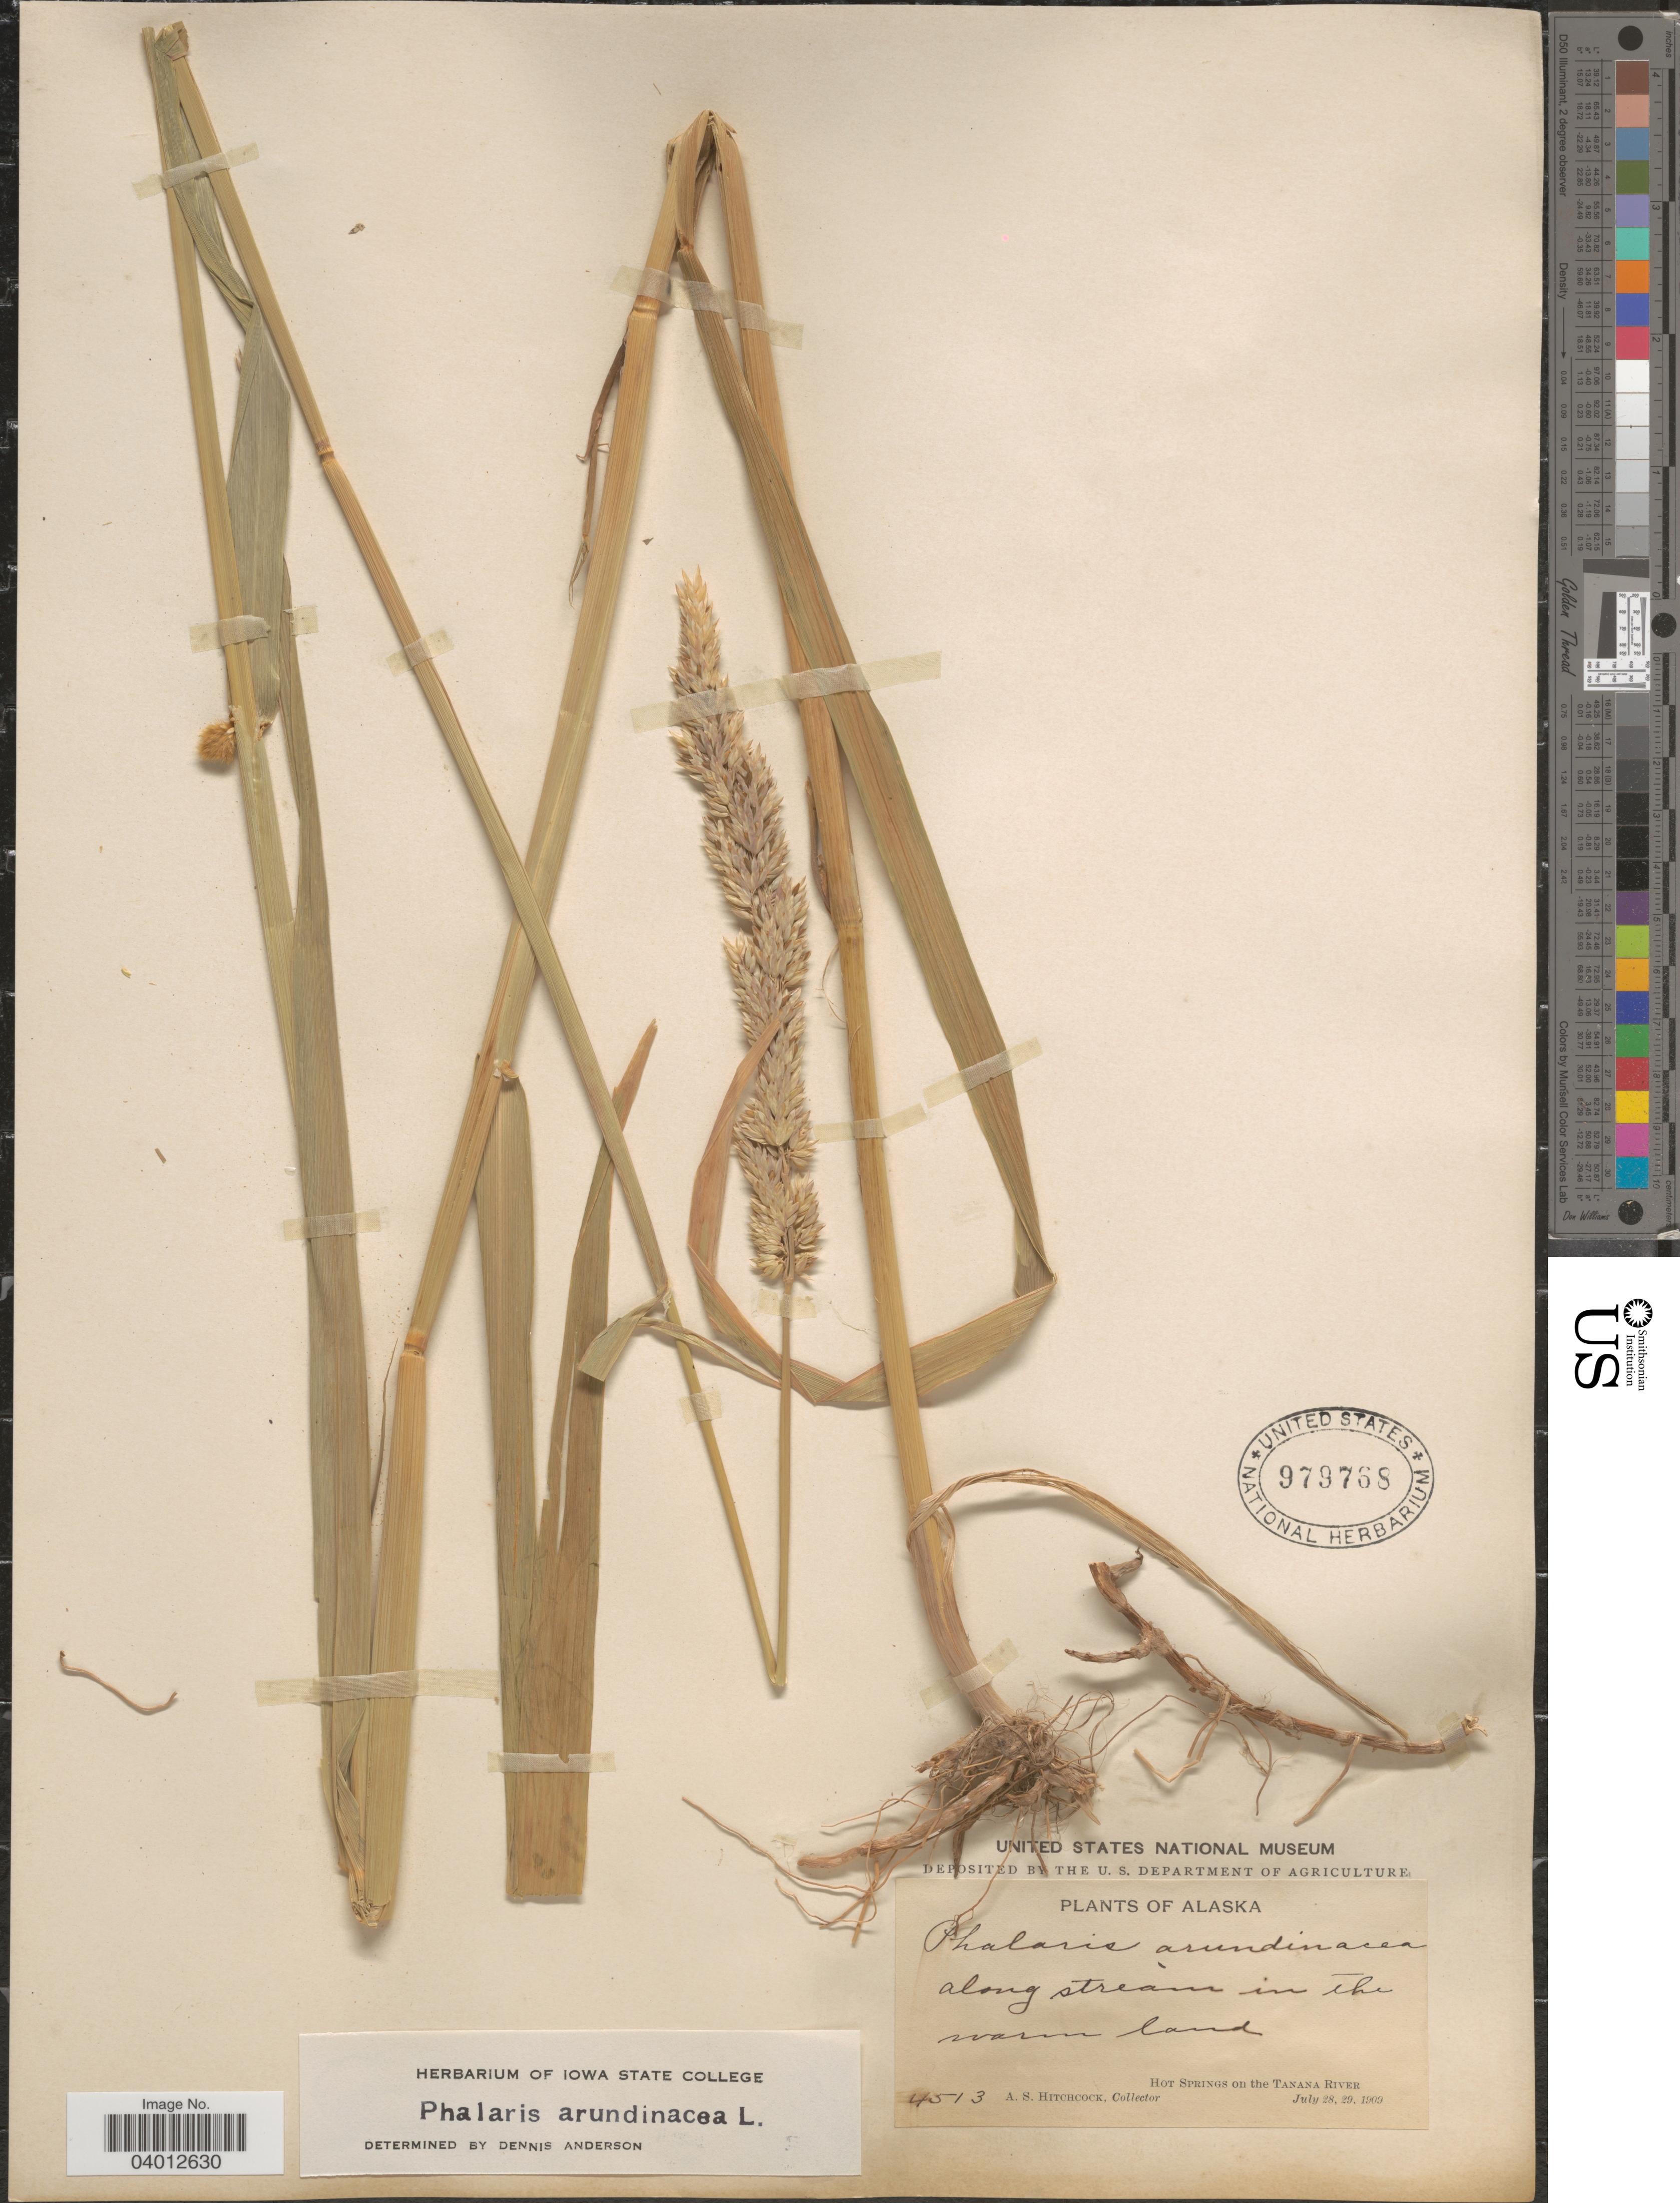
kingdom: Plantae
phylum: Tracheophyta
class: Liliopsida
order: Poales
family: Poaceae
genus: Phalaris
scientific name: Phalaris arundinacea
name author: L.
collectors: A. S. Hitchcock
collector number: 4513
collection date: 1909-07-28/1909-07-29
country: United States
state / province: Alaska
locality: Along stream in the warm land. Hot Springs on the Tanana River.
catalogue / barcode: US 979768